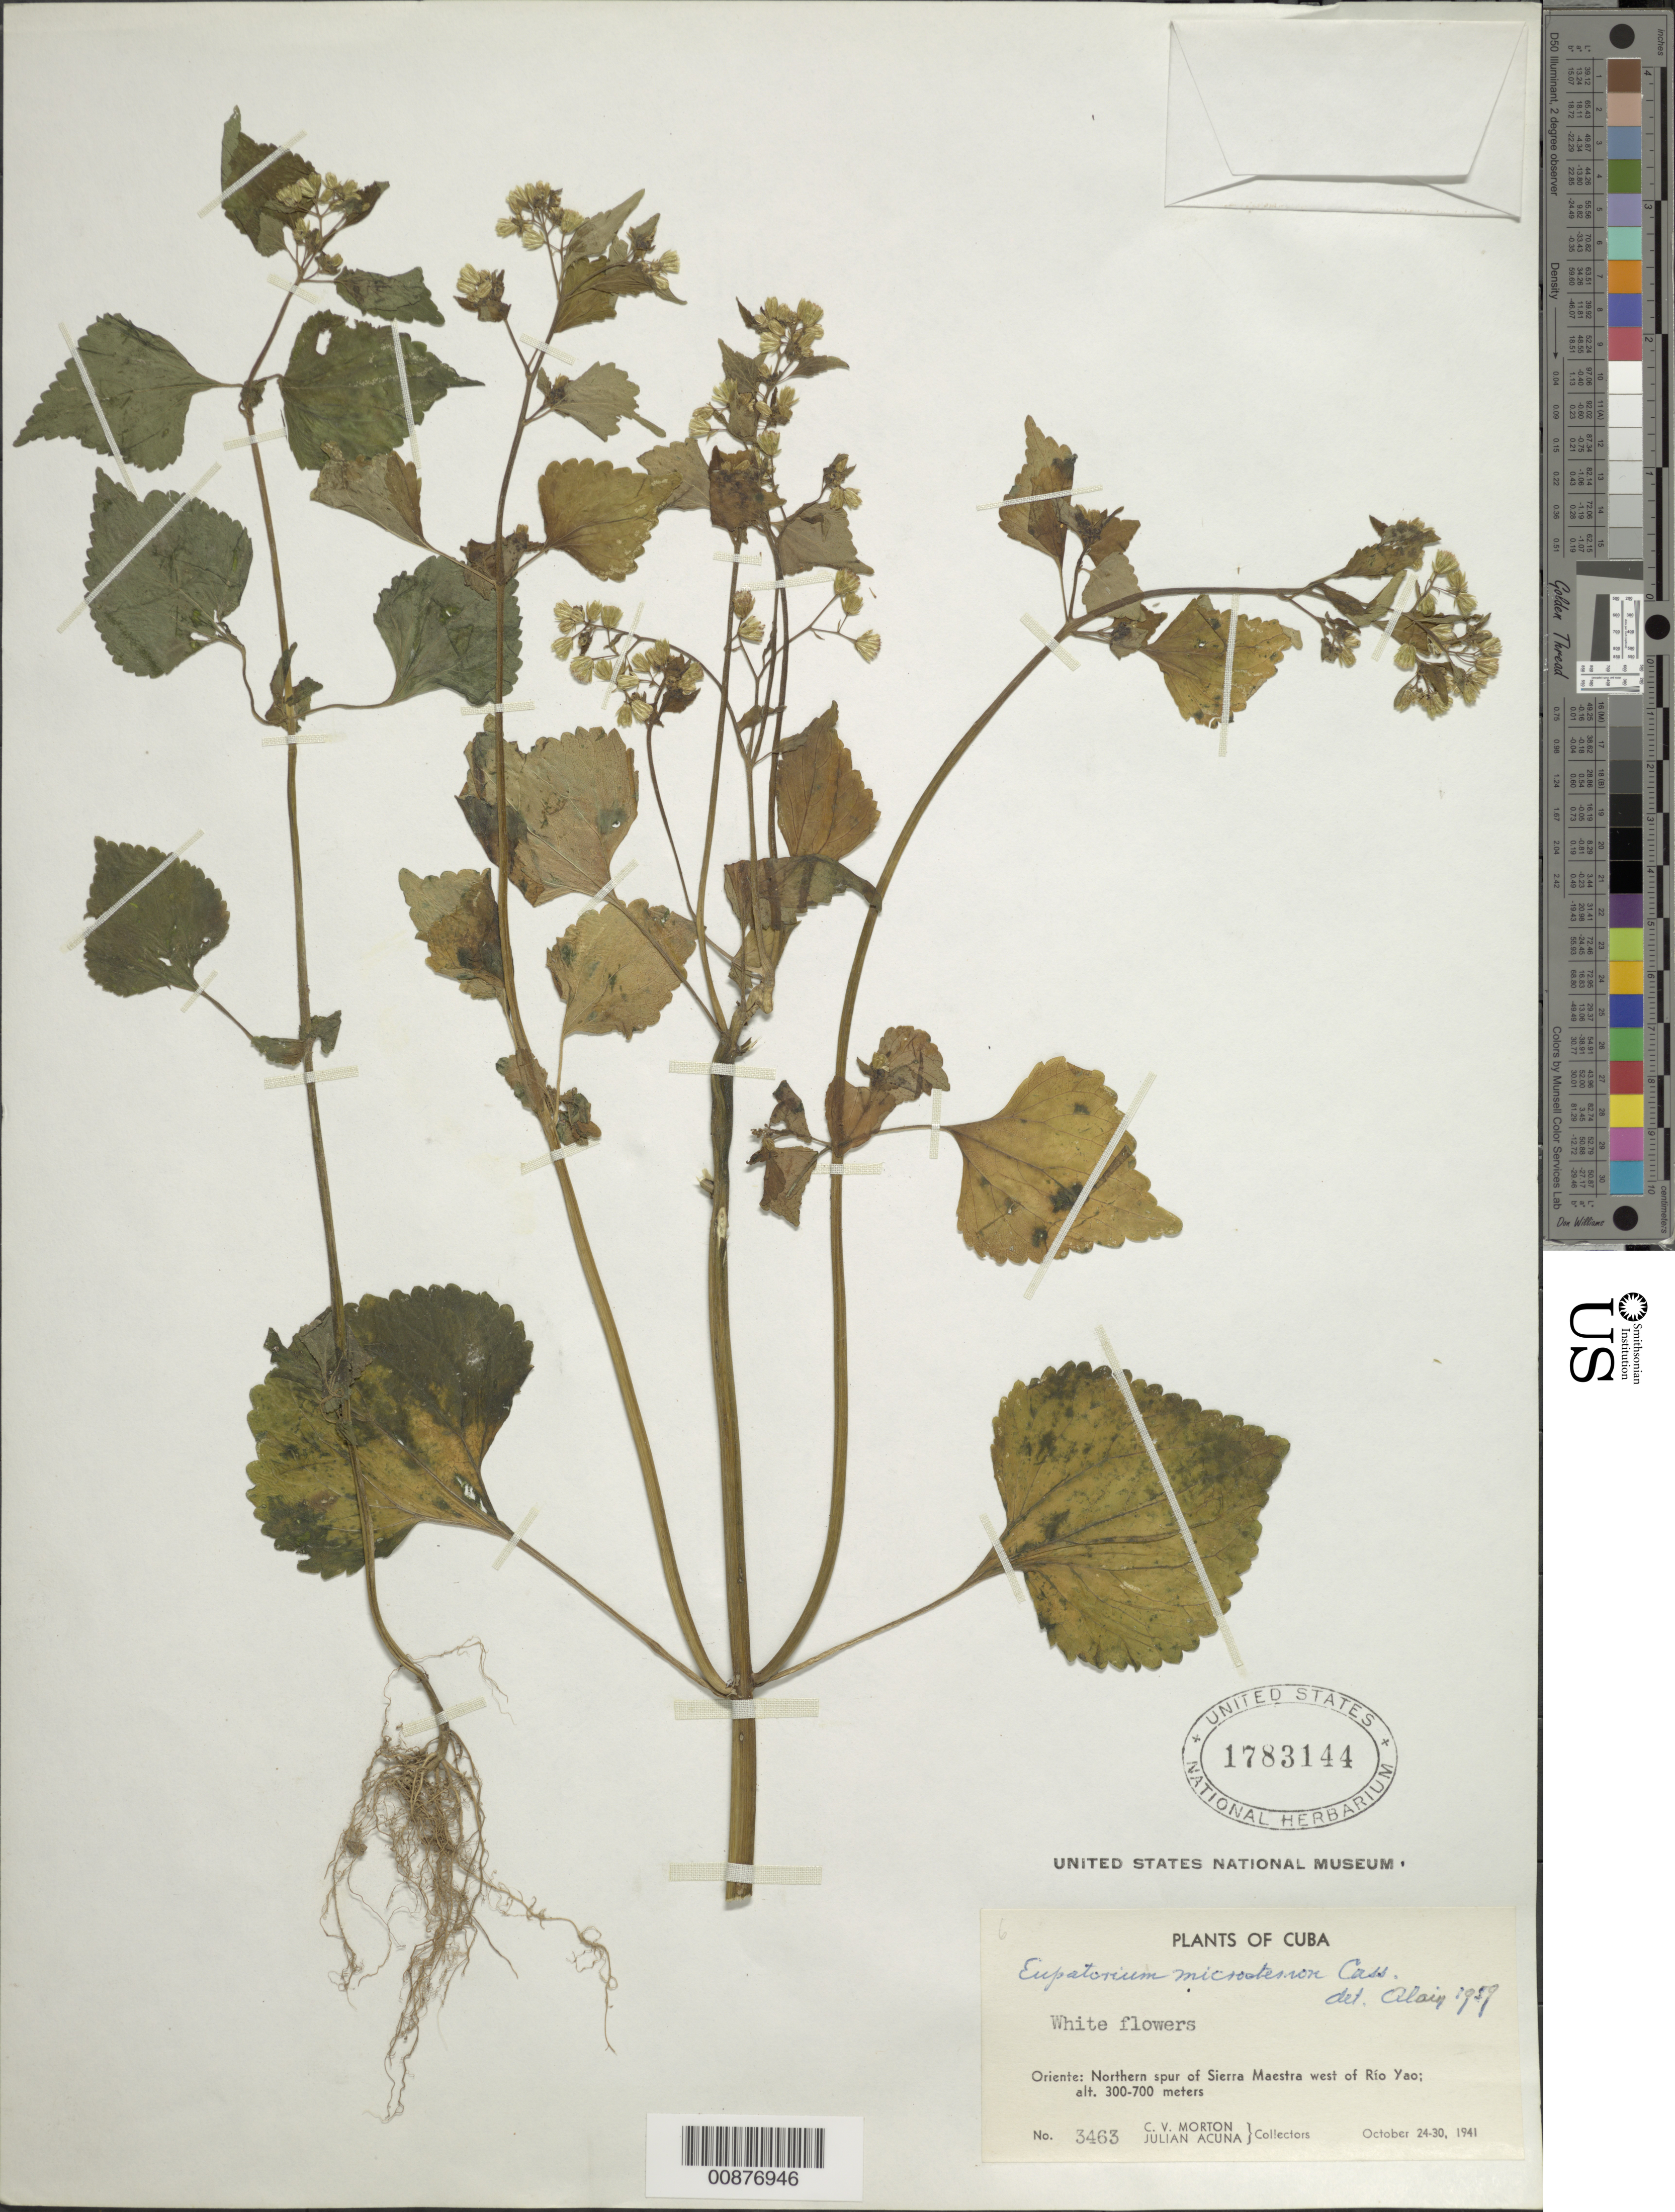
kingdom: Plantae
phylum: Tracheophyta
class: Magnoliopsida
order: Asterales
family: Asteraceae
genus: Fleischmannia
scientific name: Fleischmannia microstemon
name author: (Cass.) R.M. King & H. Rob.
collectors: C. V. Morton & J. Acuña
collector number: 3463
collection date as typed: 24 Oct 1941 to 30 Oct 1941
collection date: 1941-10-24/1941-10-30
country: Cuba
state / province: Oriente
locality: Northern spur of Sierra maestra west of Rio Yao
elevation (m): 300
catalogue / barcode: US 1783144